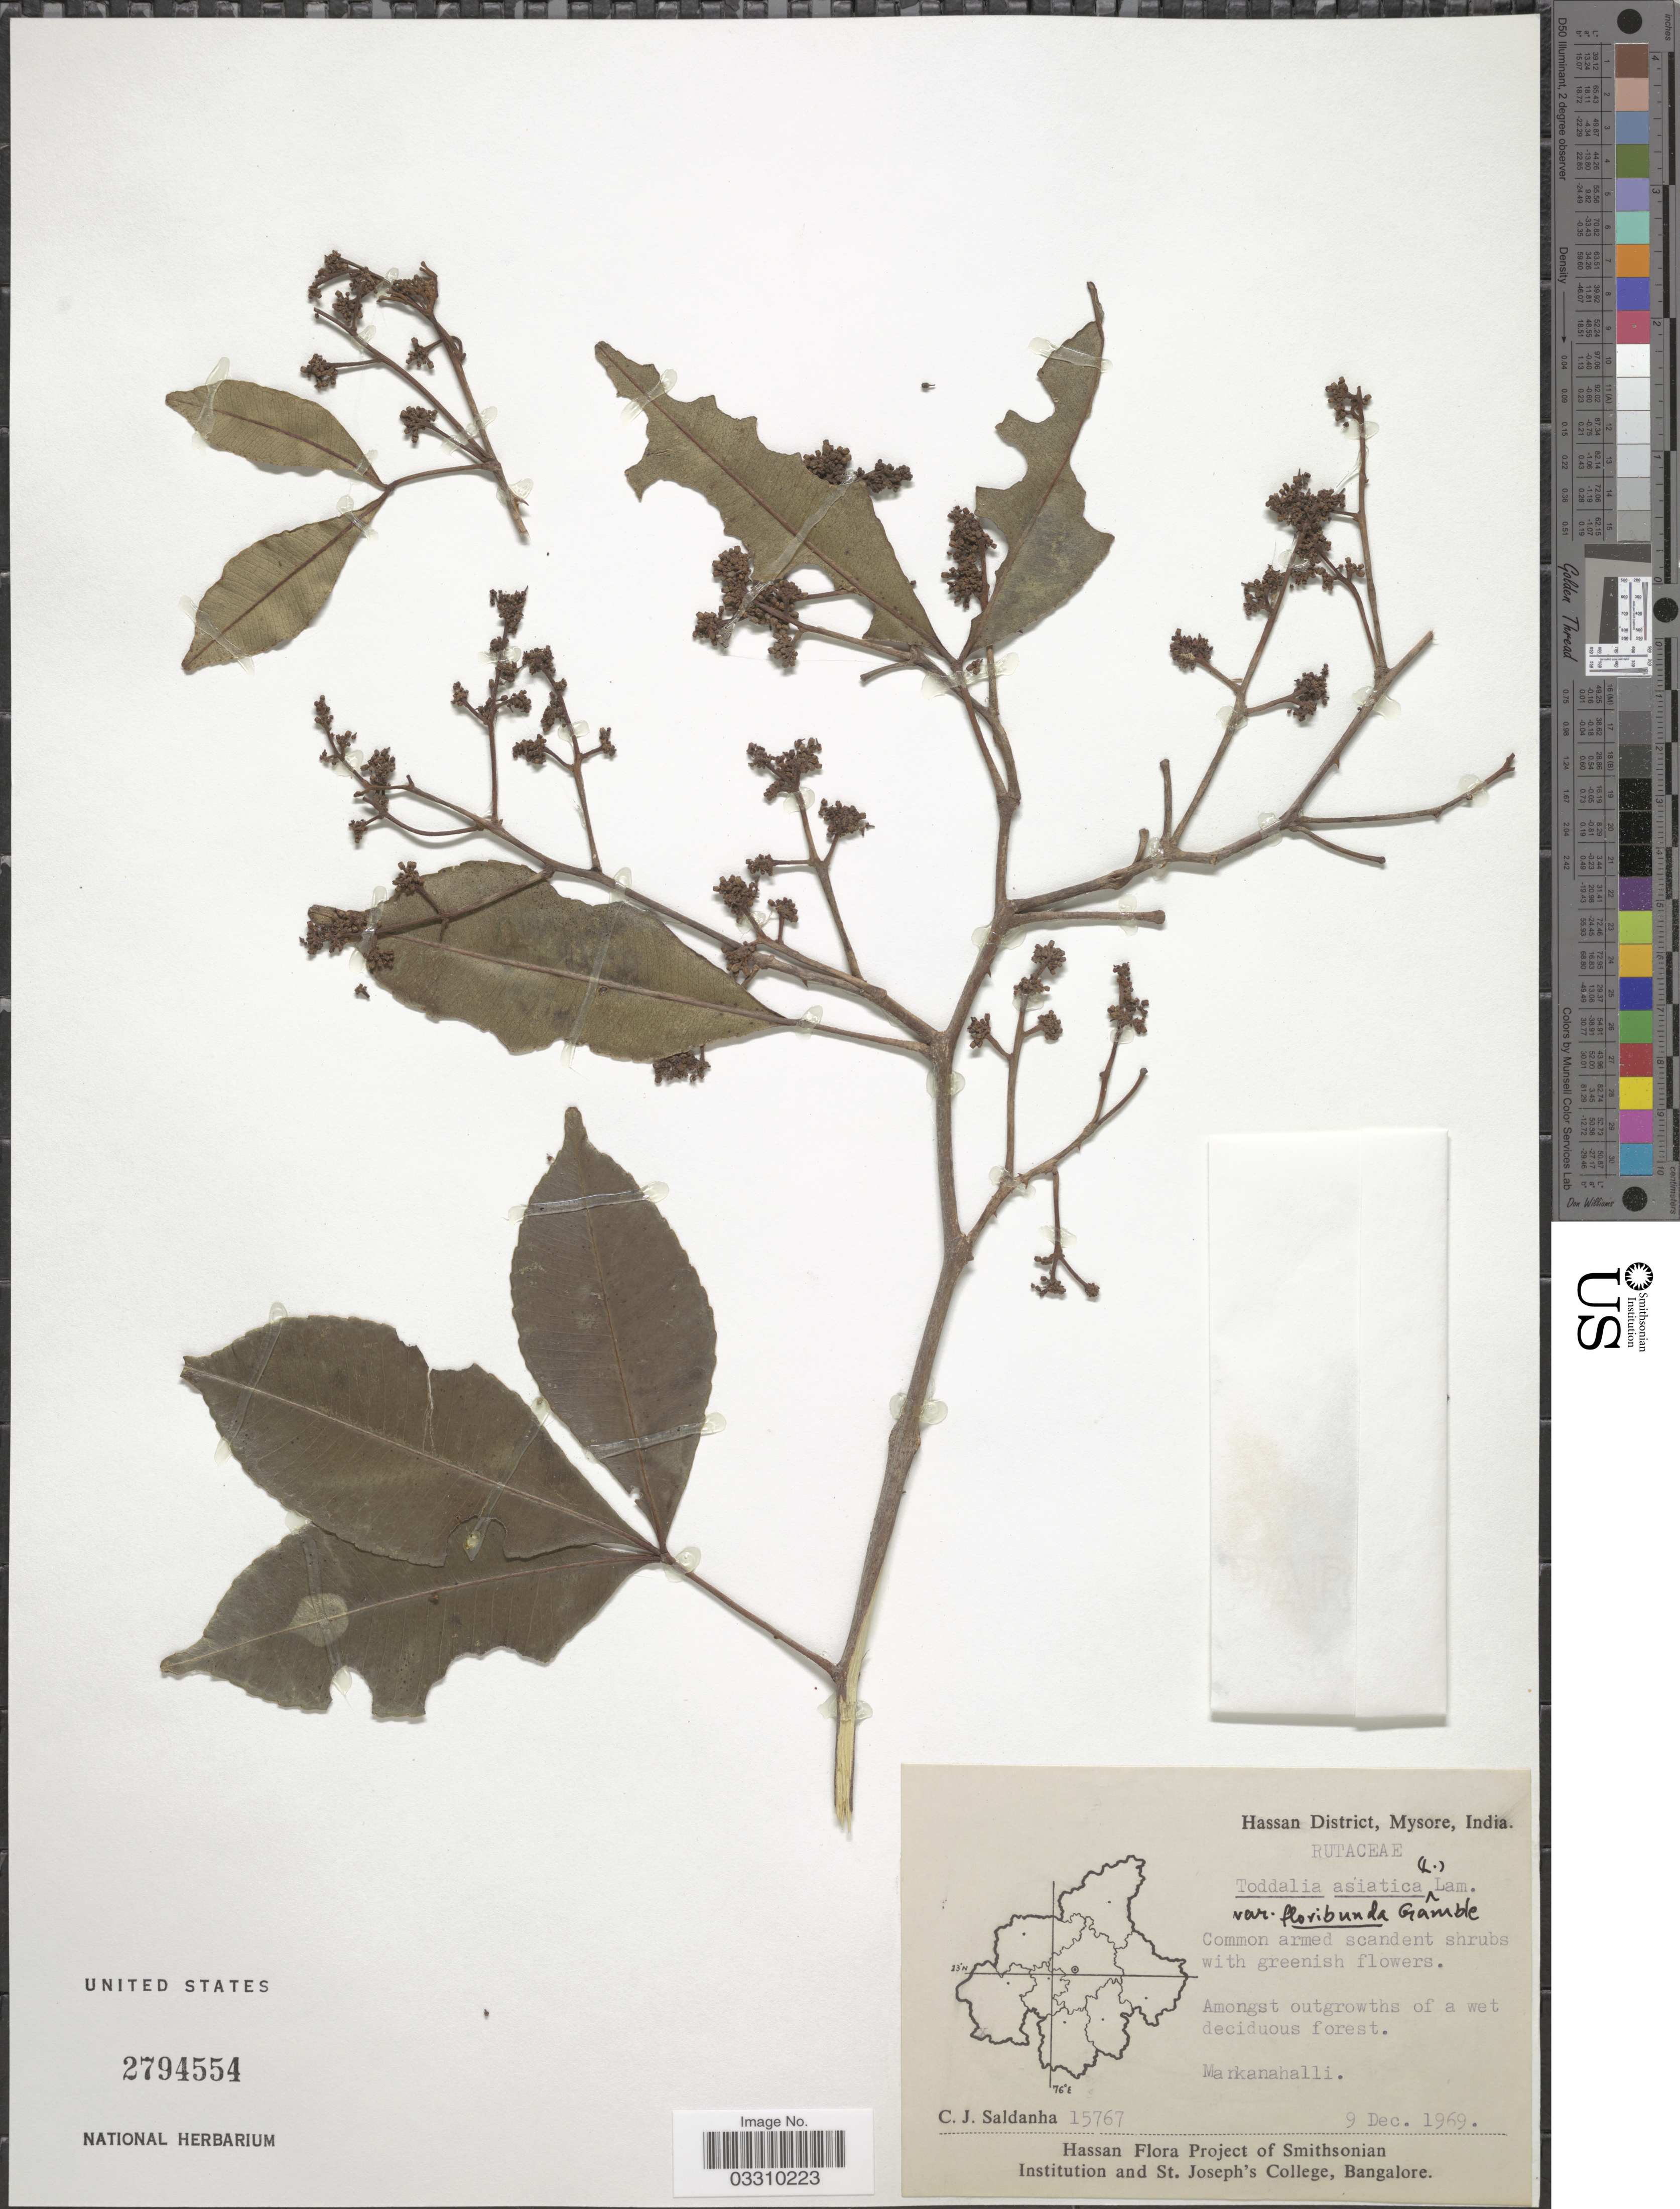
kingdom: Plantae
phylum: Tracheophyta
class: Magnoliopsida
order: Sapindales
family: Rutaceae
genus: Zanthoxylum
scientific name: Zanthoxylum asiaticum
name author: (L.) Appelhans et al.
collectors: C. J. Saldanha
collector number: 15767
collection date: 1969-12-09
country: India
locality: Hassan District, Mysore. Mankanahalli.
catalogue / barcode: US 2794554